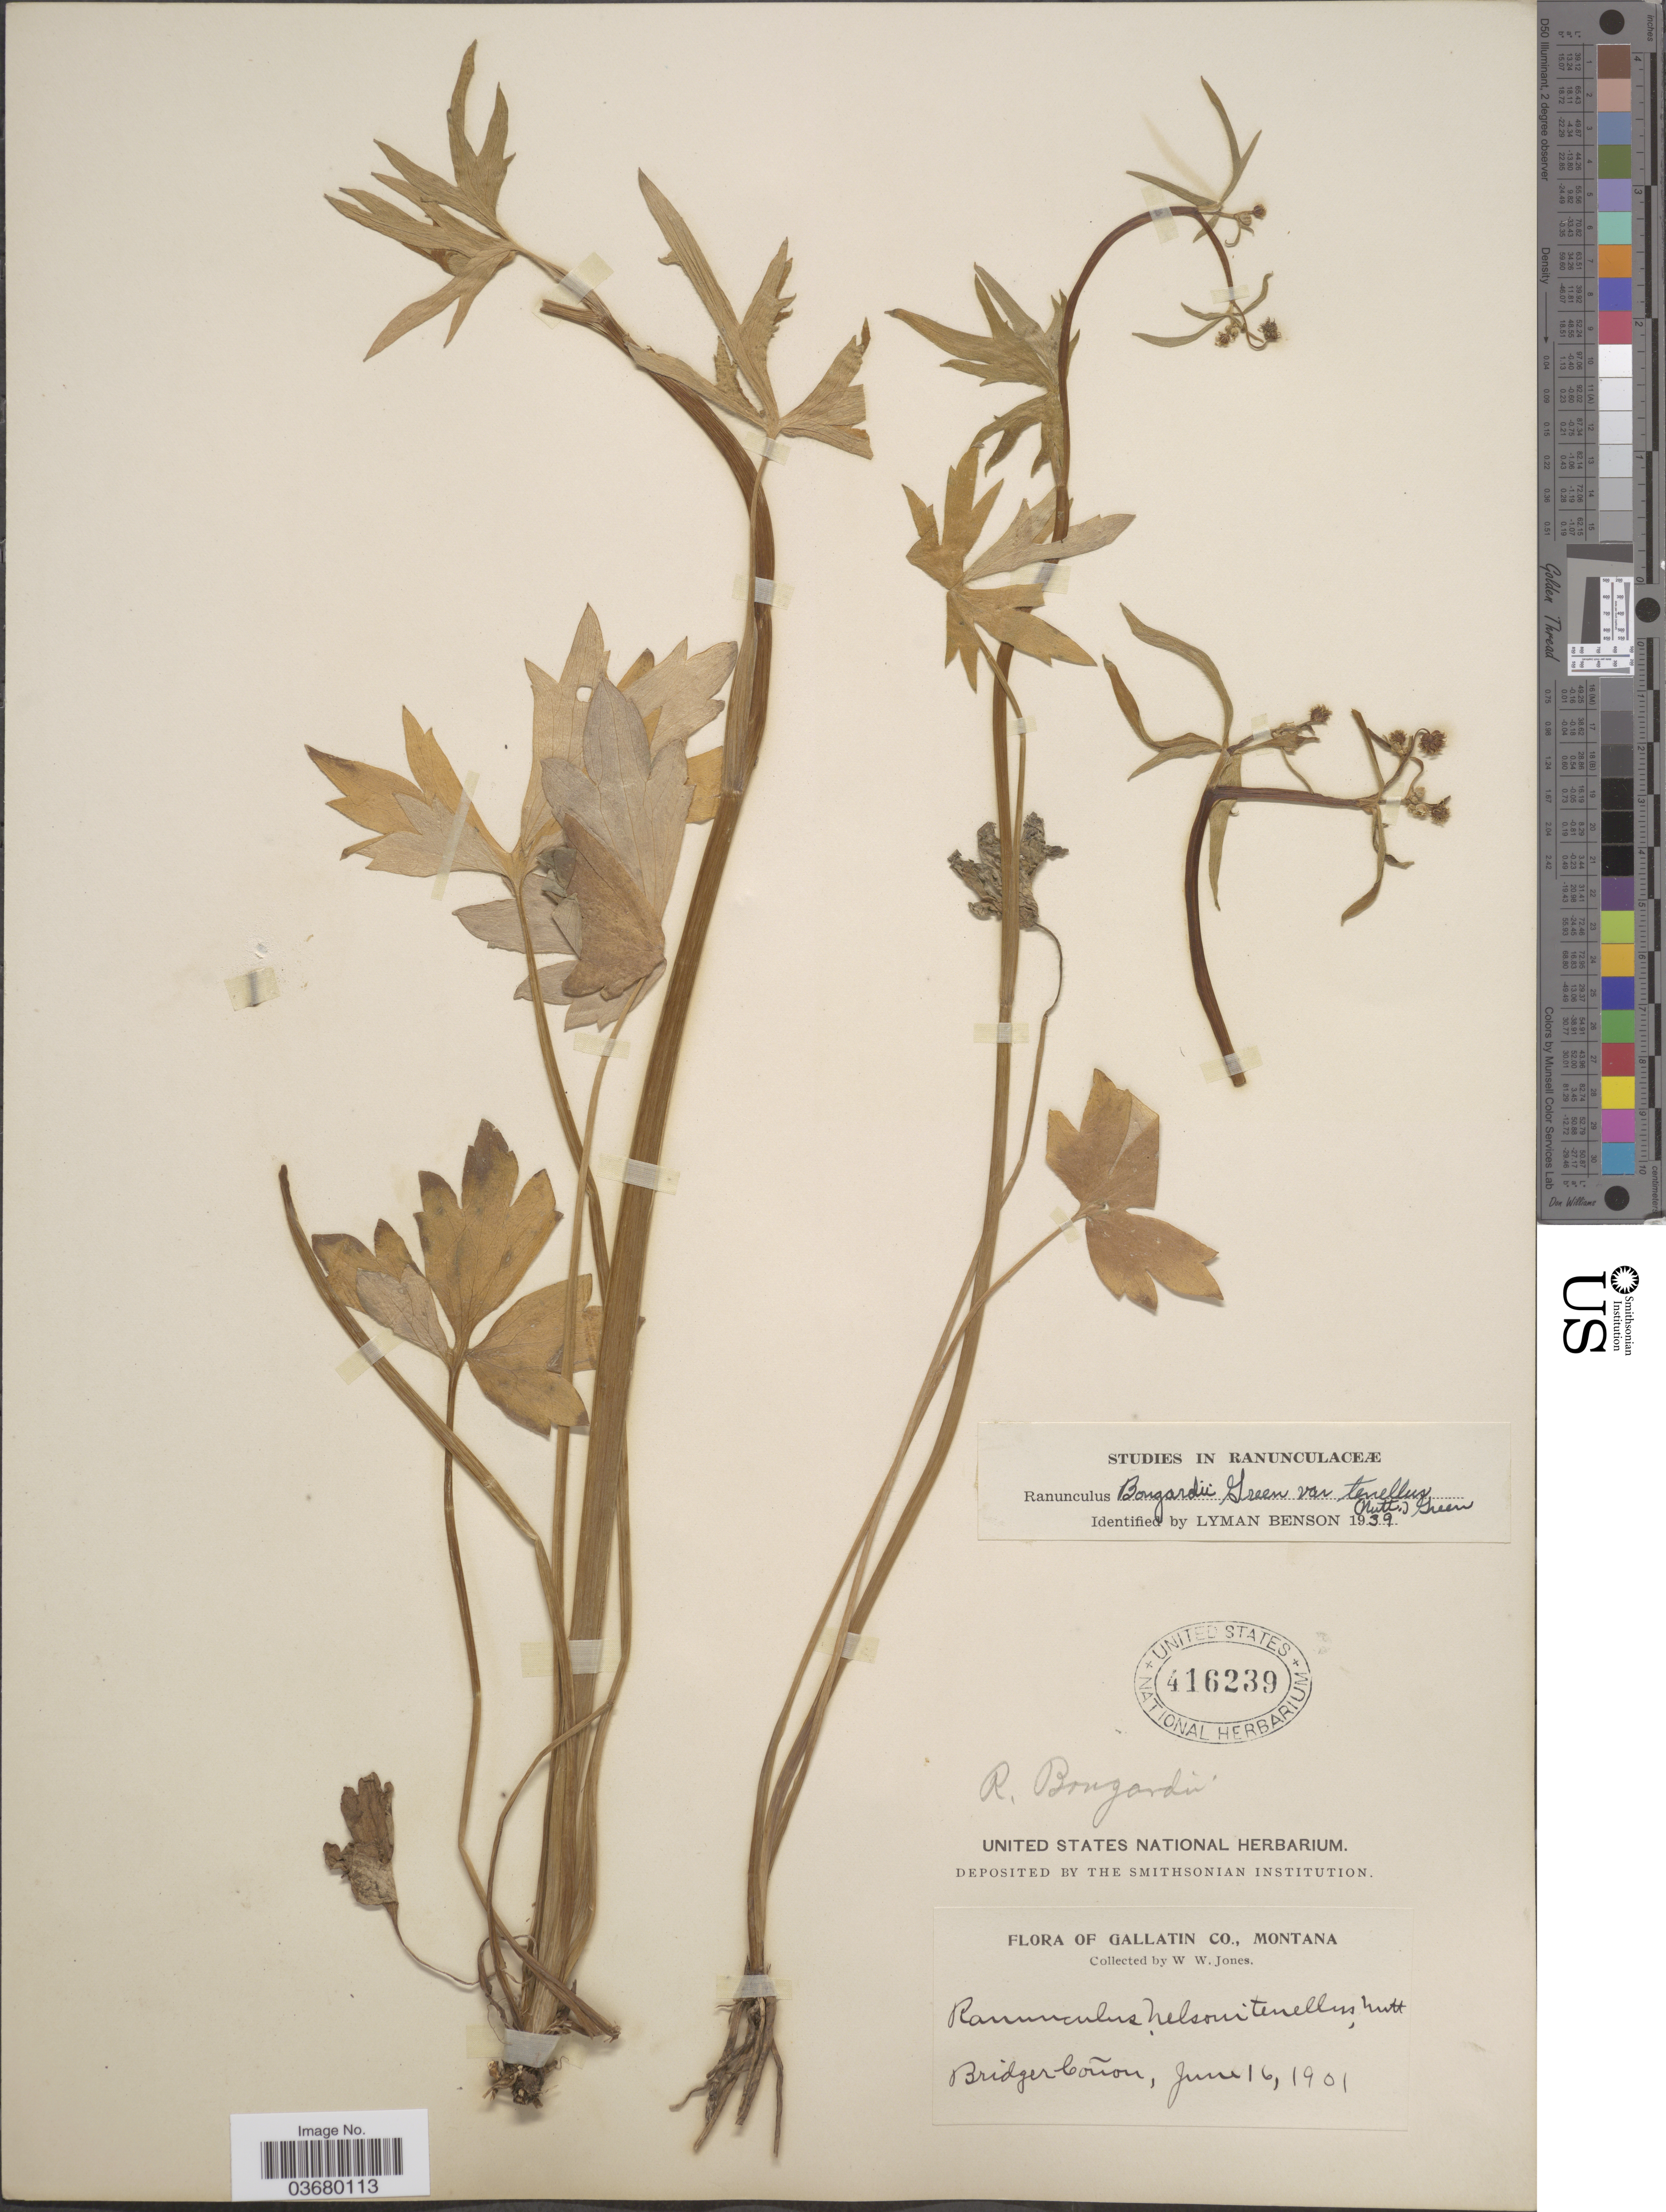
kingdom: Plantae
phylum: Tracheophyta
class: Magnoliopsida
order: Ranunculales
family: Ranunculaceae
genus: Ranunculus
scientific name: Ranunculus bongardii var. tenellus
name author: (A. Gray) Greene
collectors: W. W. Jones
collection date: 1901-06-16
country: United States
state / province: Montana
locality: Gallatin Co. Bridger Cañon.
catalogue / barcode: US 416239